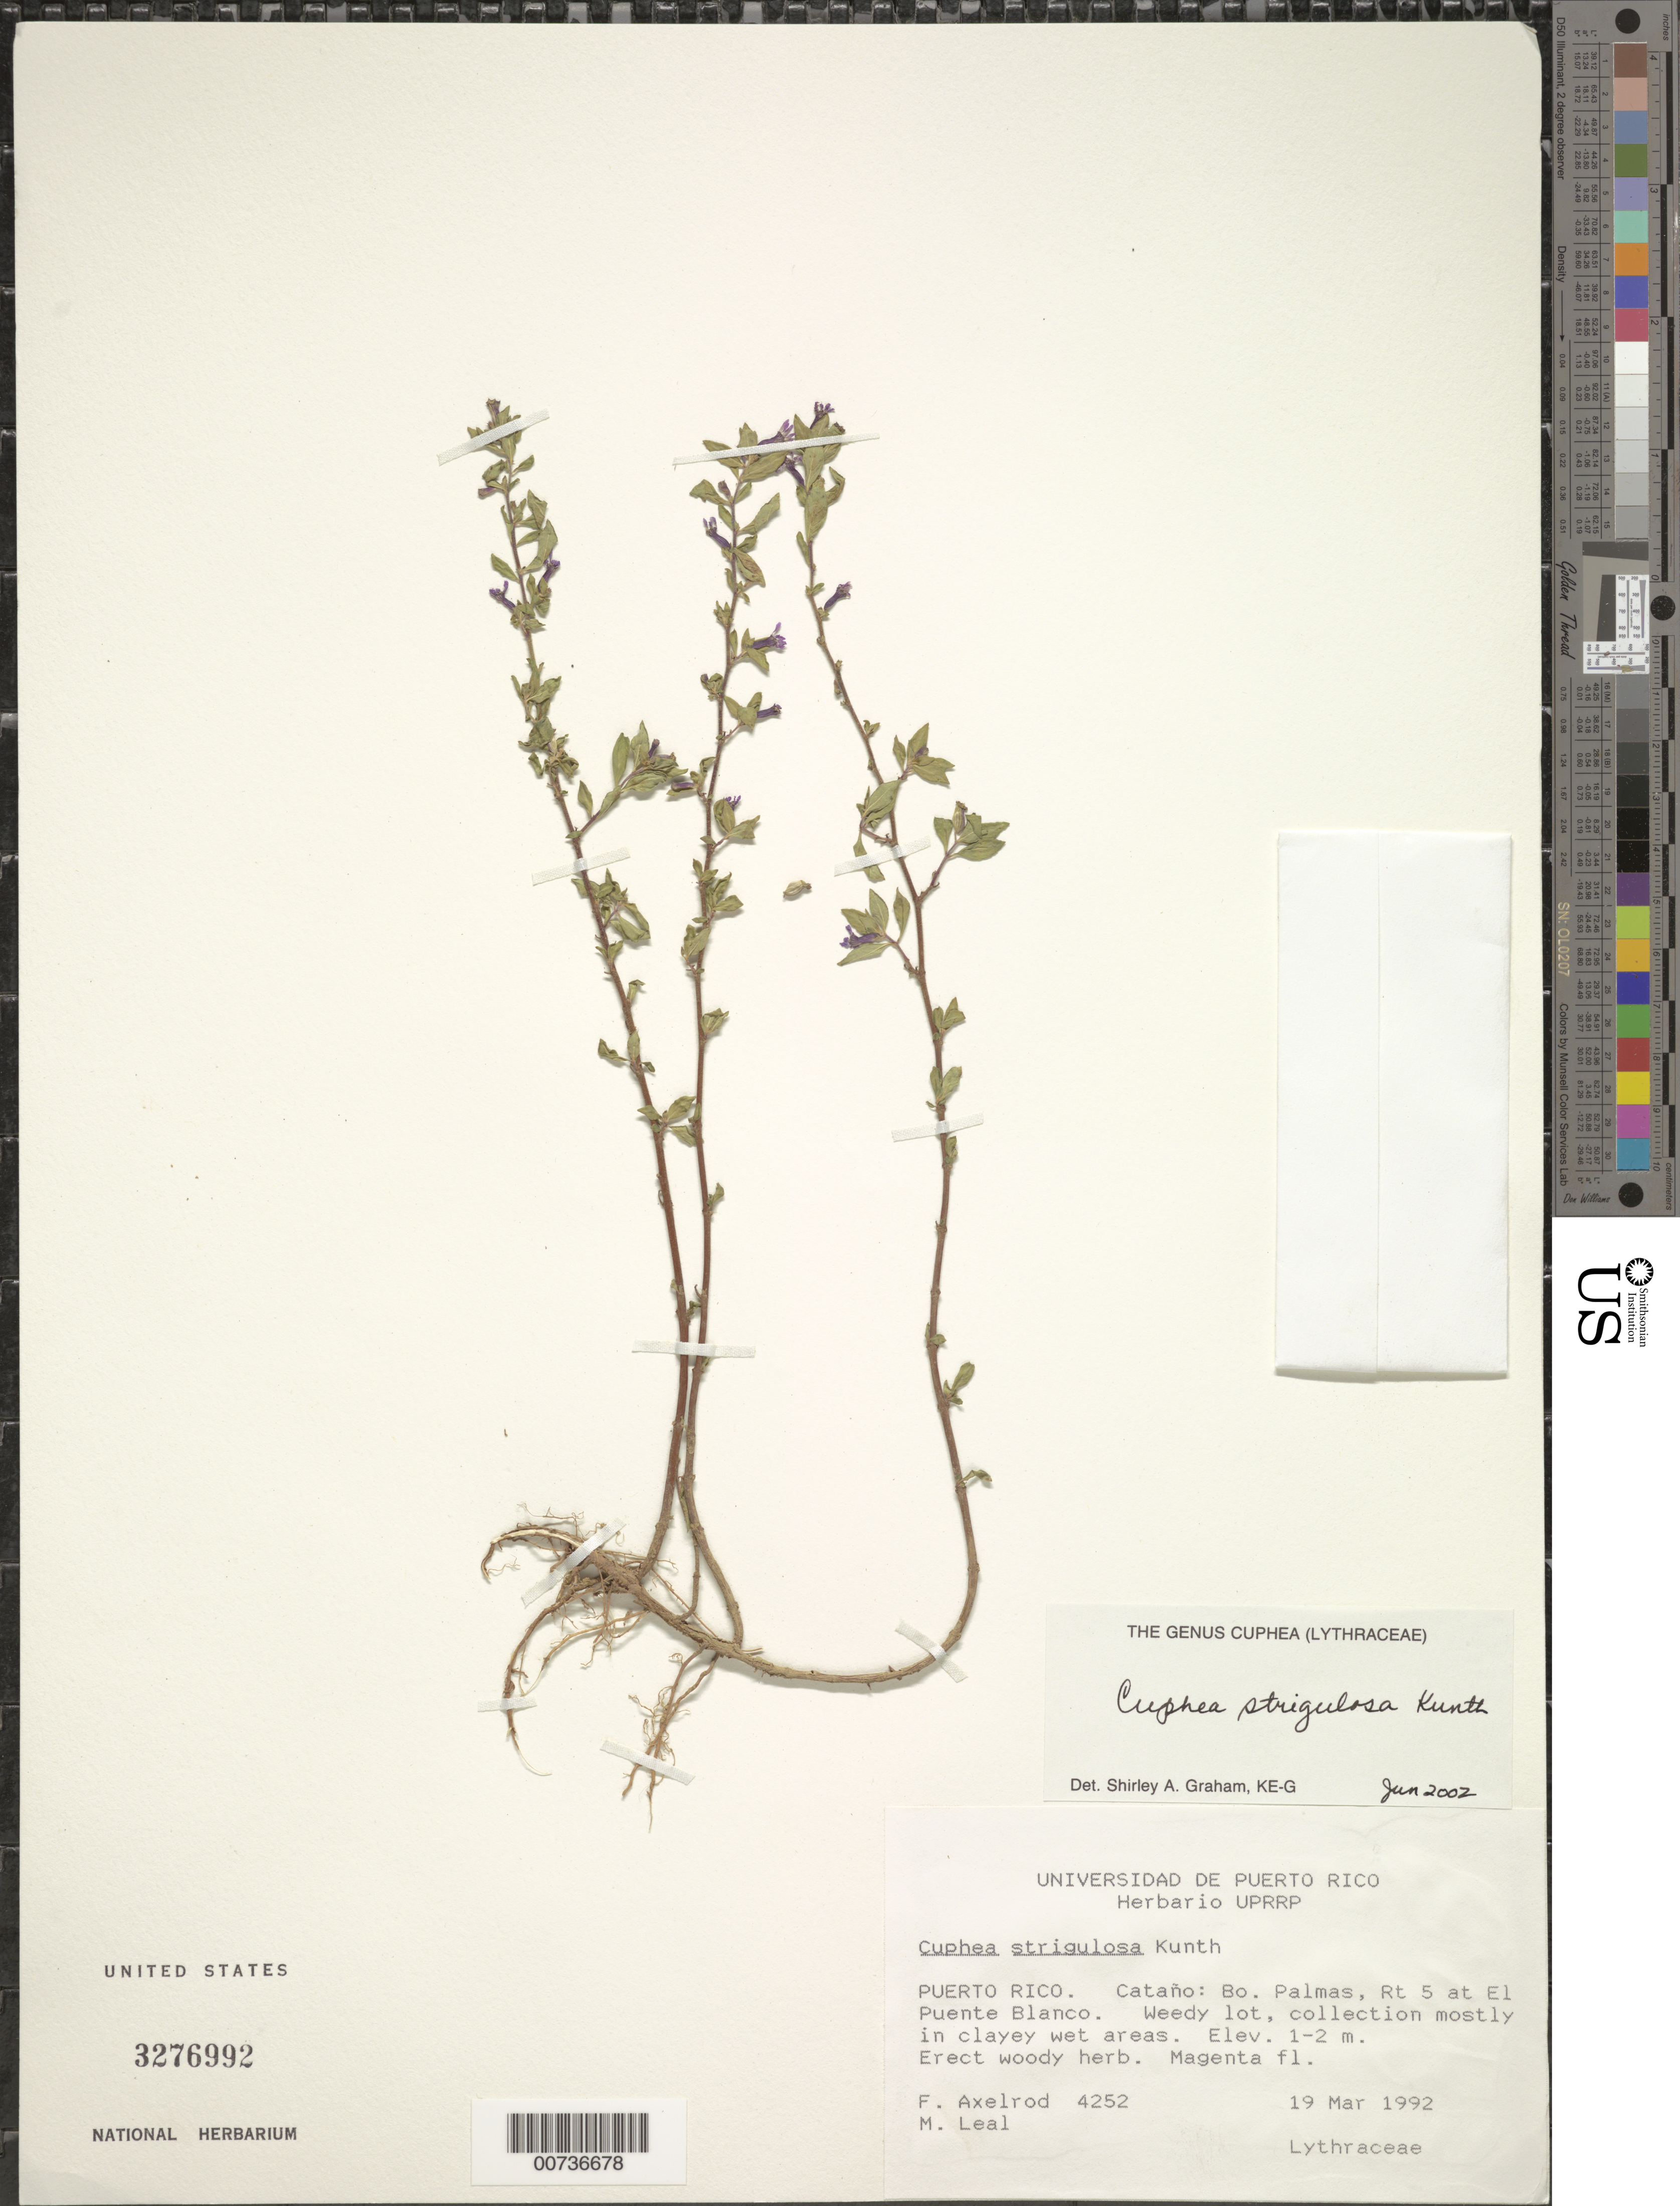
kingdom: Plantae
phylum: Tracheophyta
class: Magnoliopsida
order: Myrtales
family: Lythraceae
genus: Cuphea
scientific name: Cuphea strigulosa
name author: Kunth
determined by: Graham, Shirley Ann Tousch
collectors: F. S. Axelrod & M. E. Leal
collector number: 4252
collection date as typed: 19 Mar 1992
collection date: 1992-03-19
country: Puerto Rico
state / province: Cataño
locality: Cataño: Barrio Palmas, Rt 5 at El Puente Blanco.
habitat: Weedy lot, collection mostly in clayey wet areas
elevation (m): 1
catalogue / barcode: US 3276992